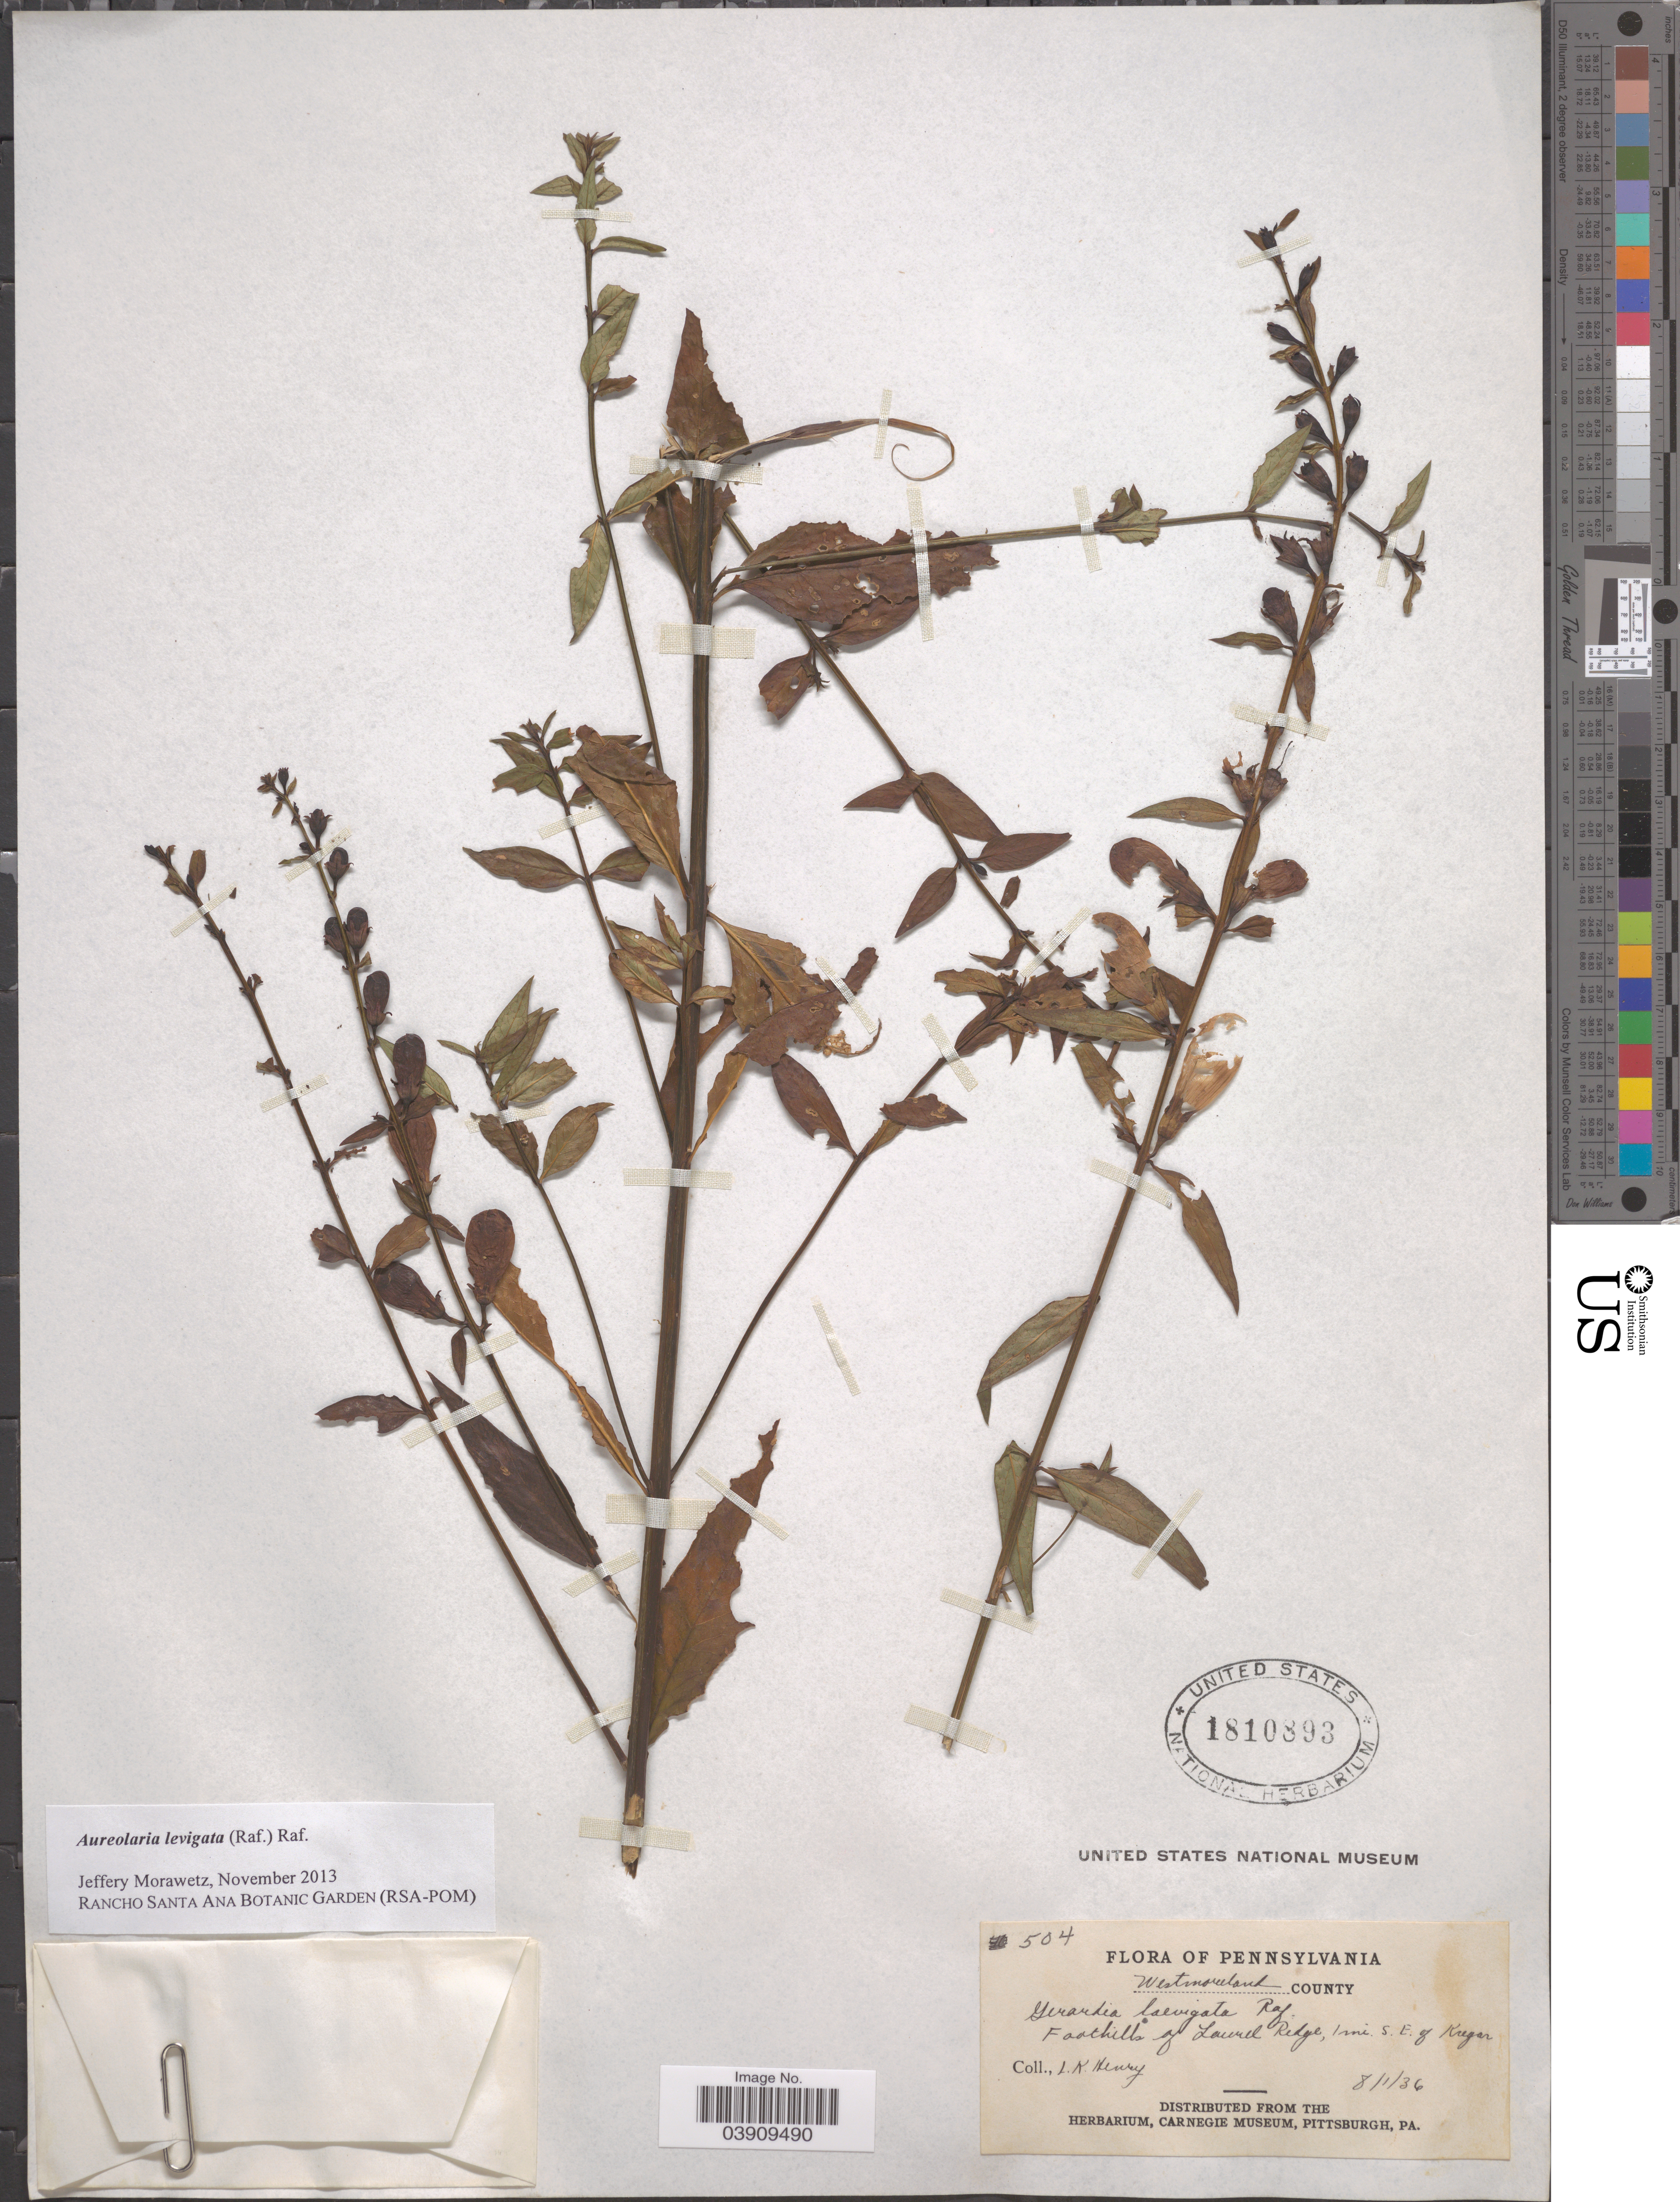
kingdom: Plantae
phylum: Tracheophyta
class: Magnoliopsida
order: Lamiales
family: Orobanchaceae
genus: Aureolaria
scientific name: Aureolaria laevigata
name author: (Raf.) Raf.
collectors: L. K. Henry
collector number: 504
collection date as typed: Transcribed d/m/y: 1/8/36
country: United States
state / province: Pennsylvania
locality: Westmoreland County. Foothills of Laurel Ridge, 1 mi. S. E. of Kregar.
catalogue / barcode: US 1810893